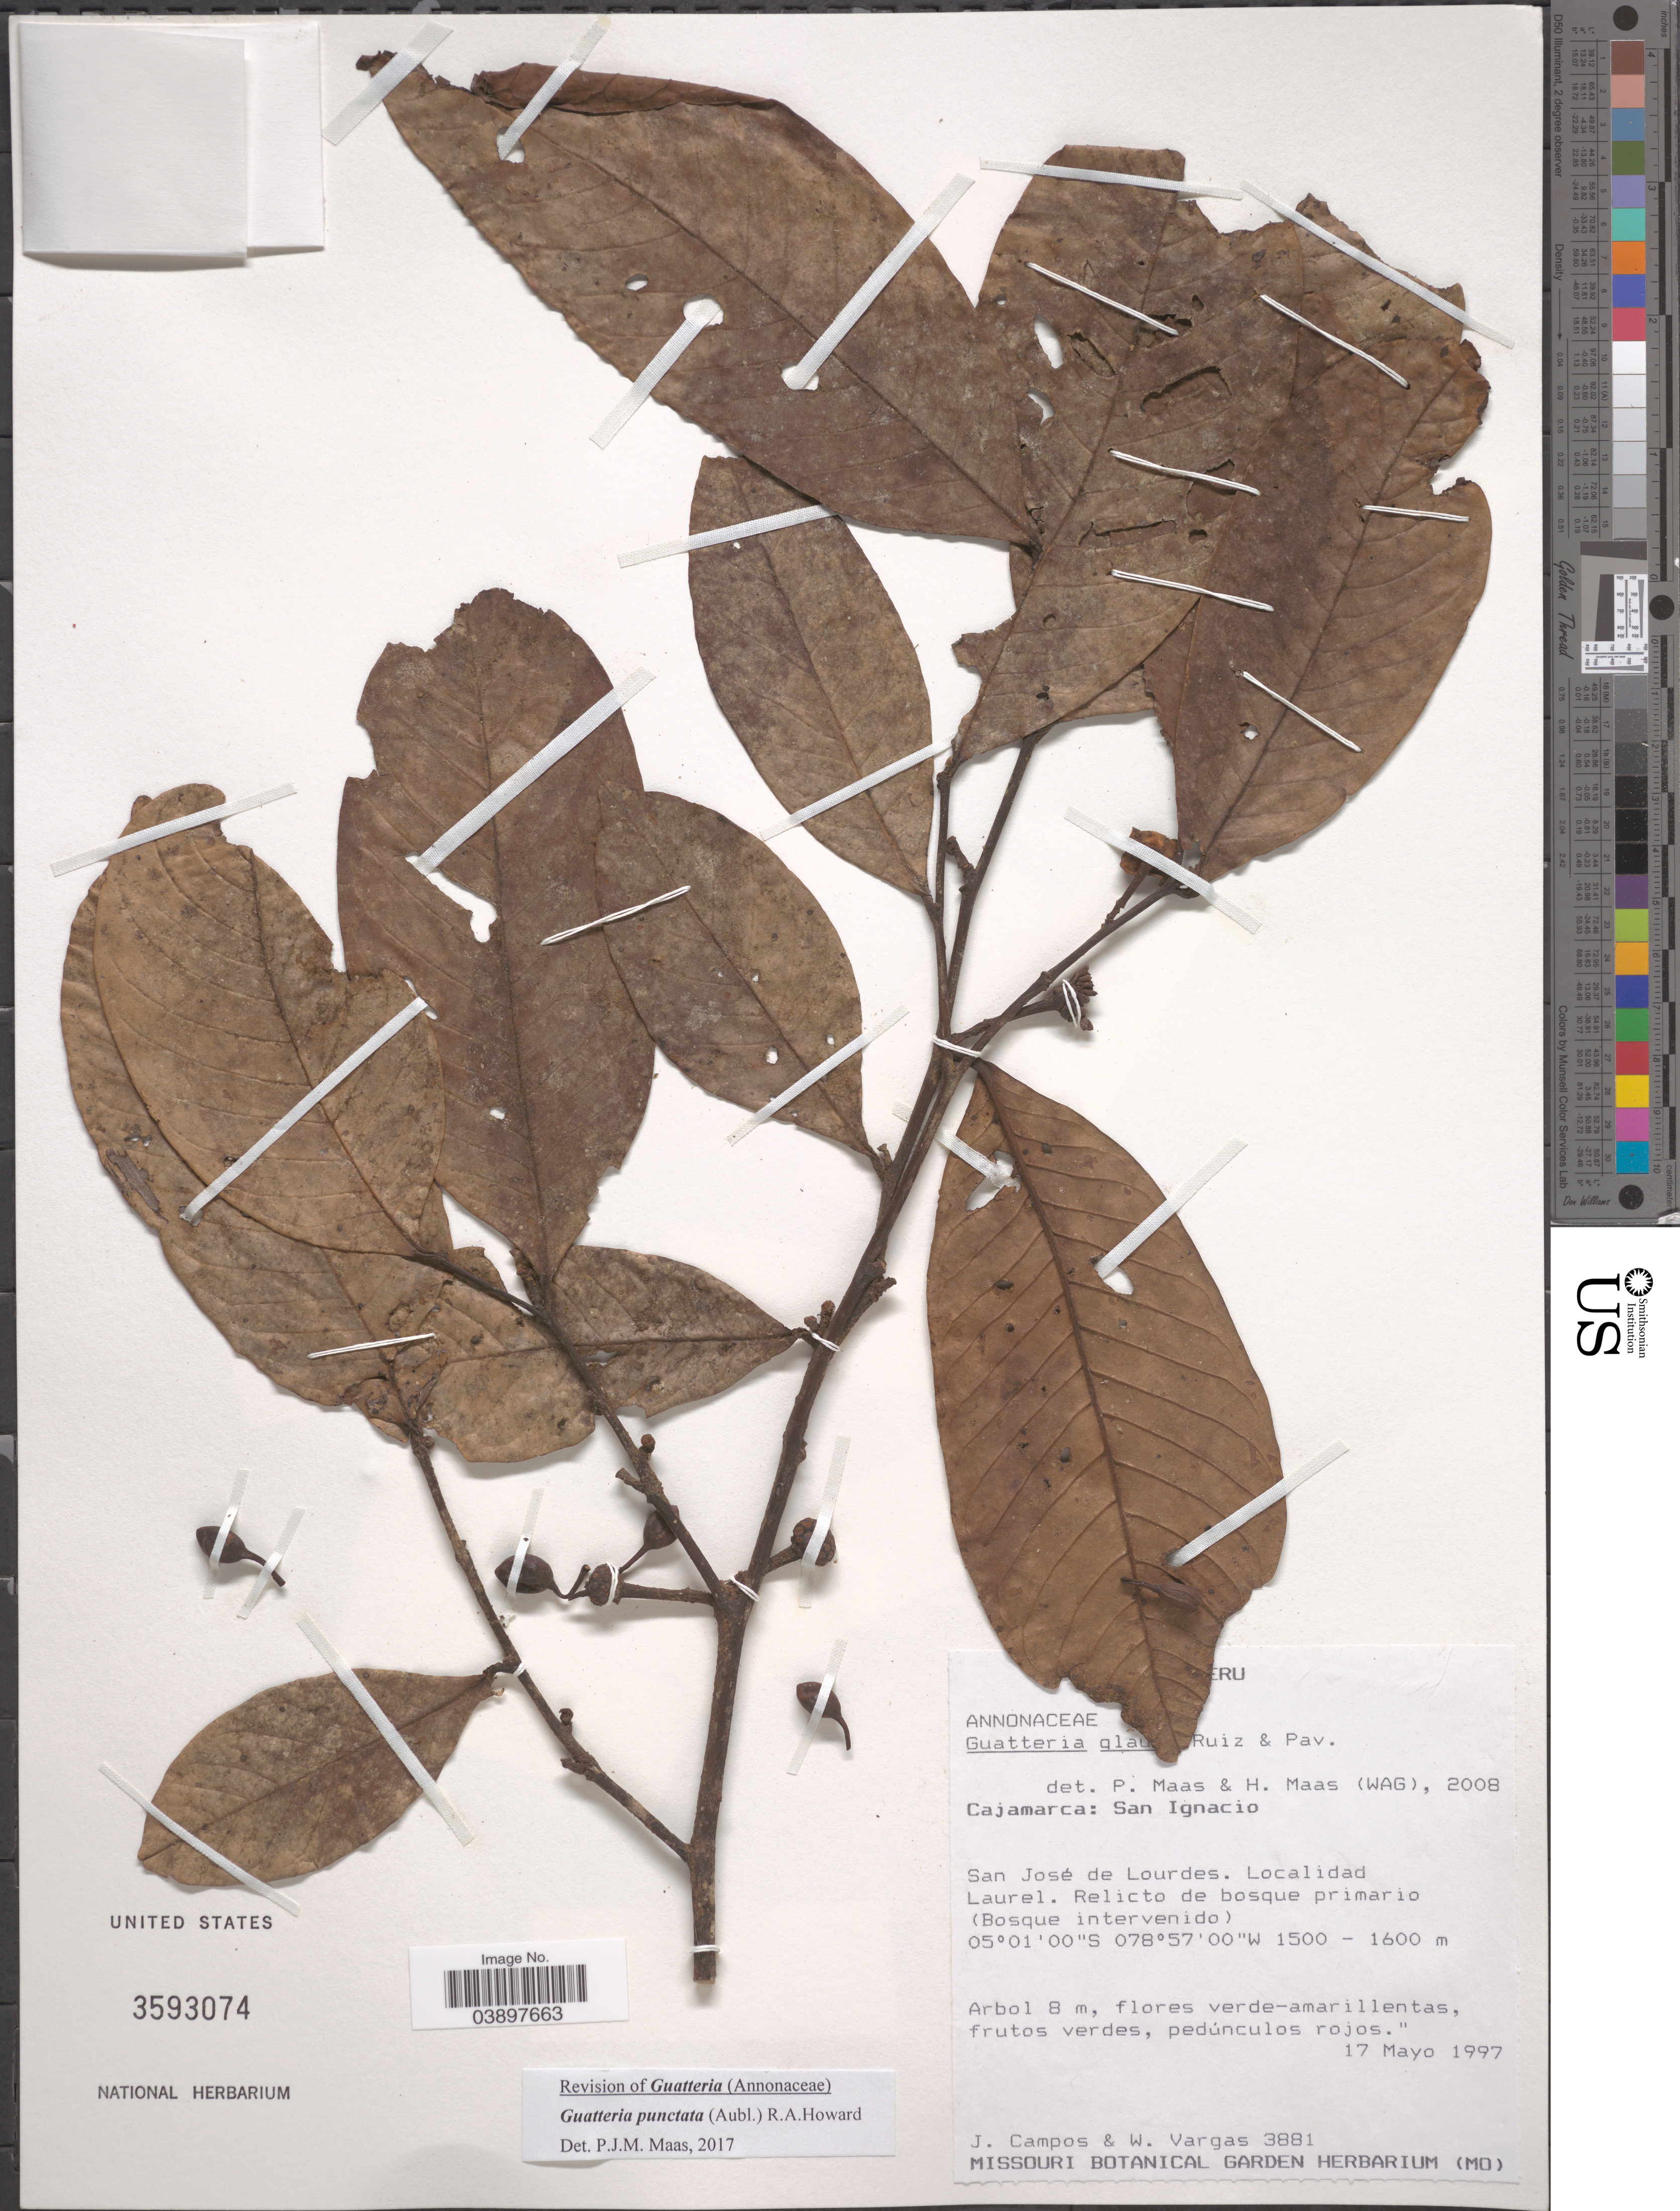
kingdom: Plantae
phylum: Tracheophyta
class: Magnoliopsida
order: Magnoliales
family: Annonaceae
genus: Guatteria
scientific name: Guatteria punctata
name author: (Aubl.) R.A. Howard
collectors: J. Campos & W. Vargas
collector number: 3881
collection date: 1997-05-17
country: Peru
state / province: Cajamarca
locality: San Ignacio. San José de Lourdes. Laurel.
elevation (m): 1500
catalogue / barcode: US 3593074